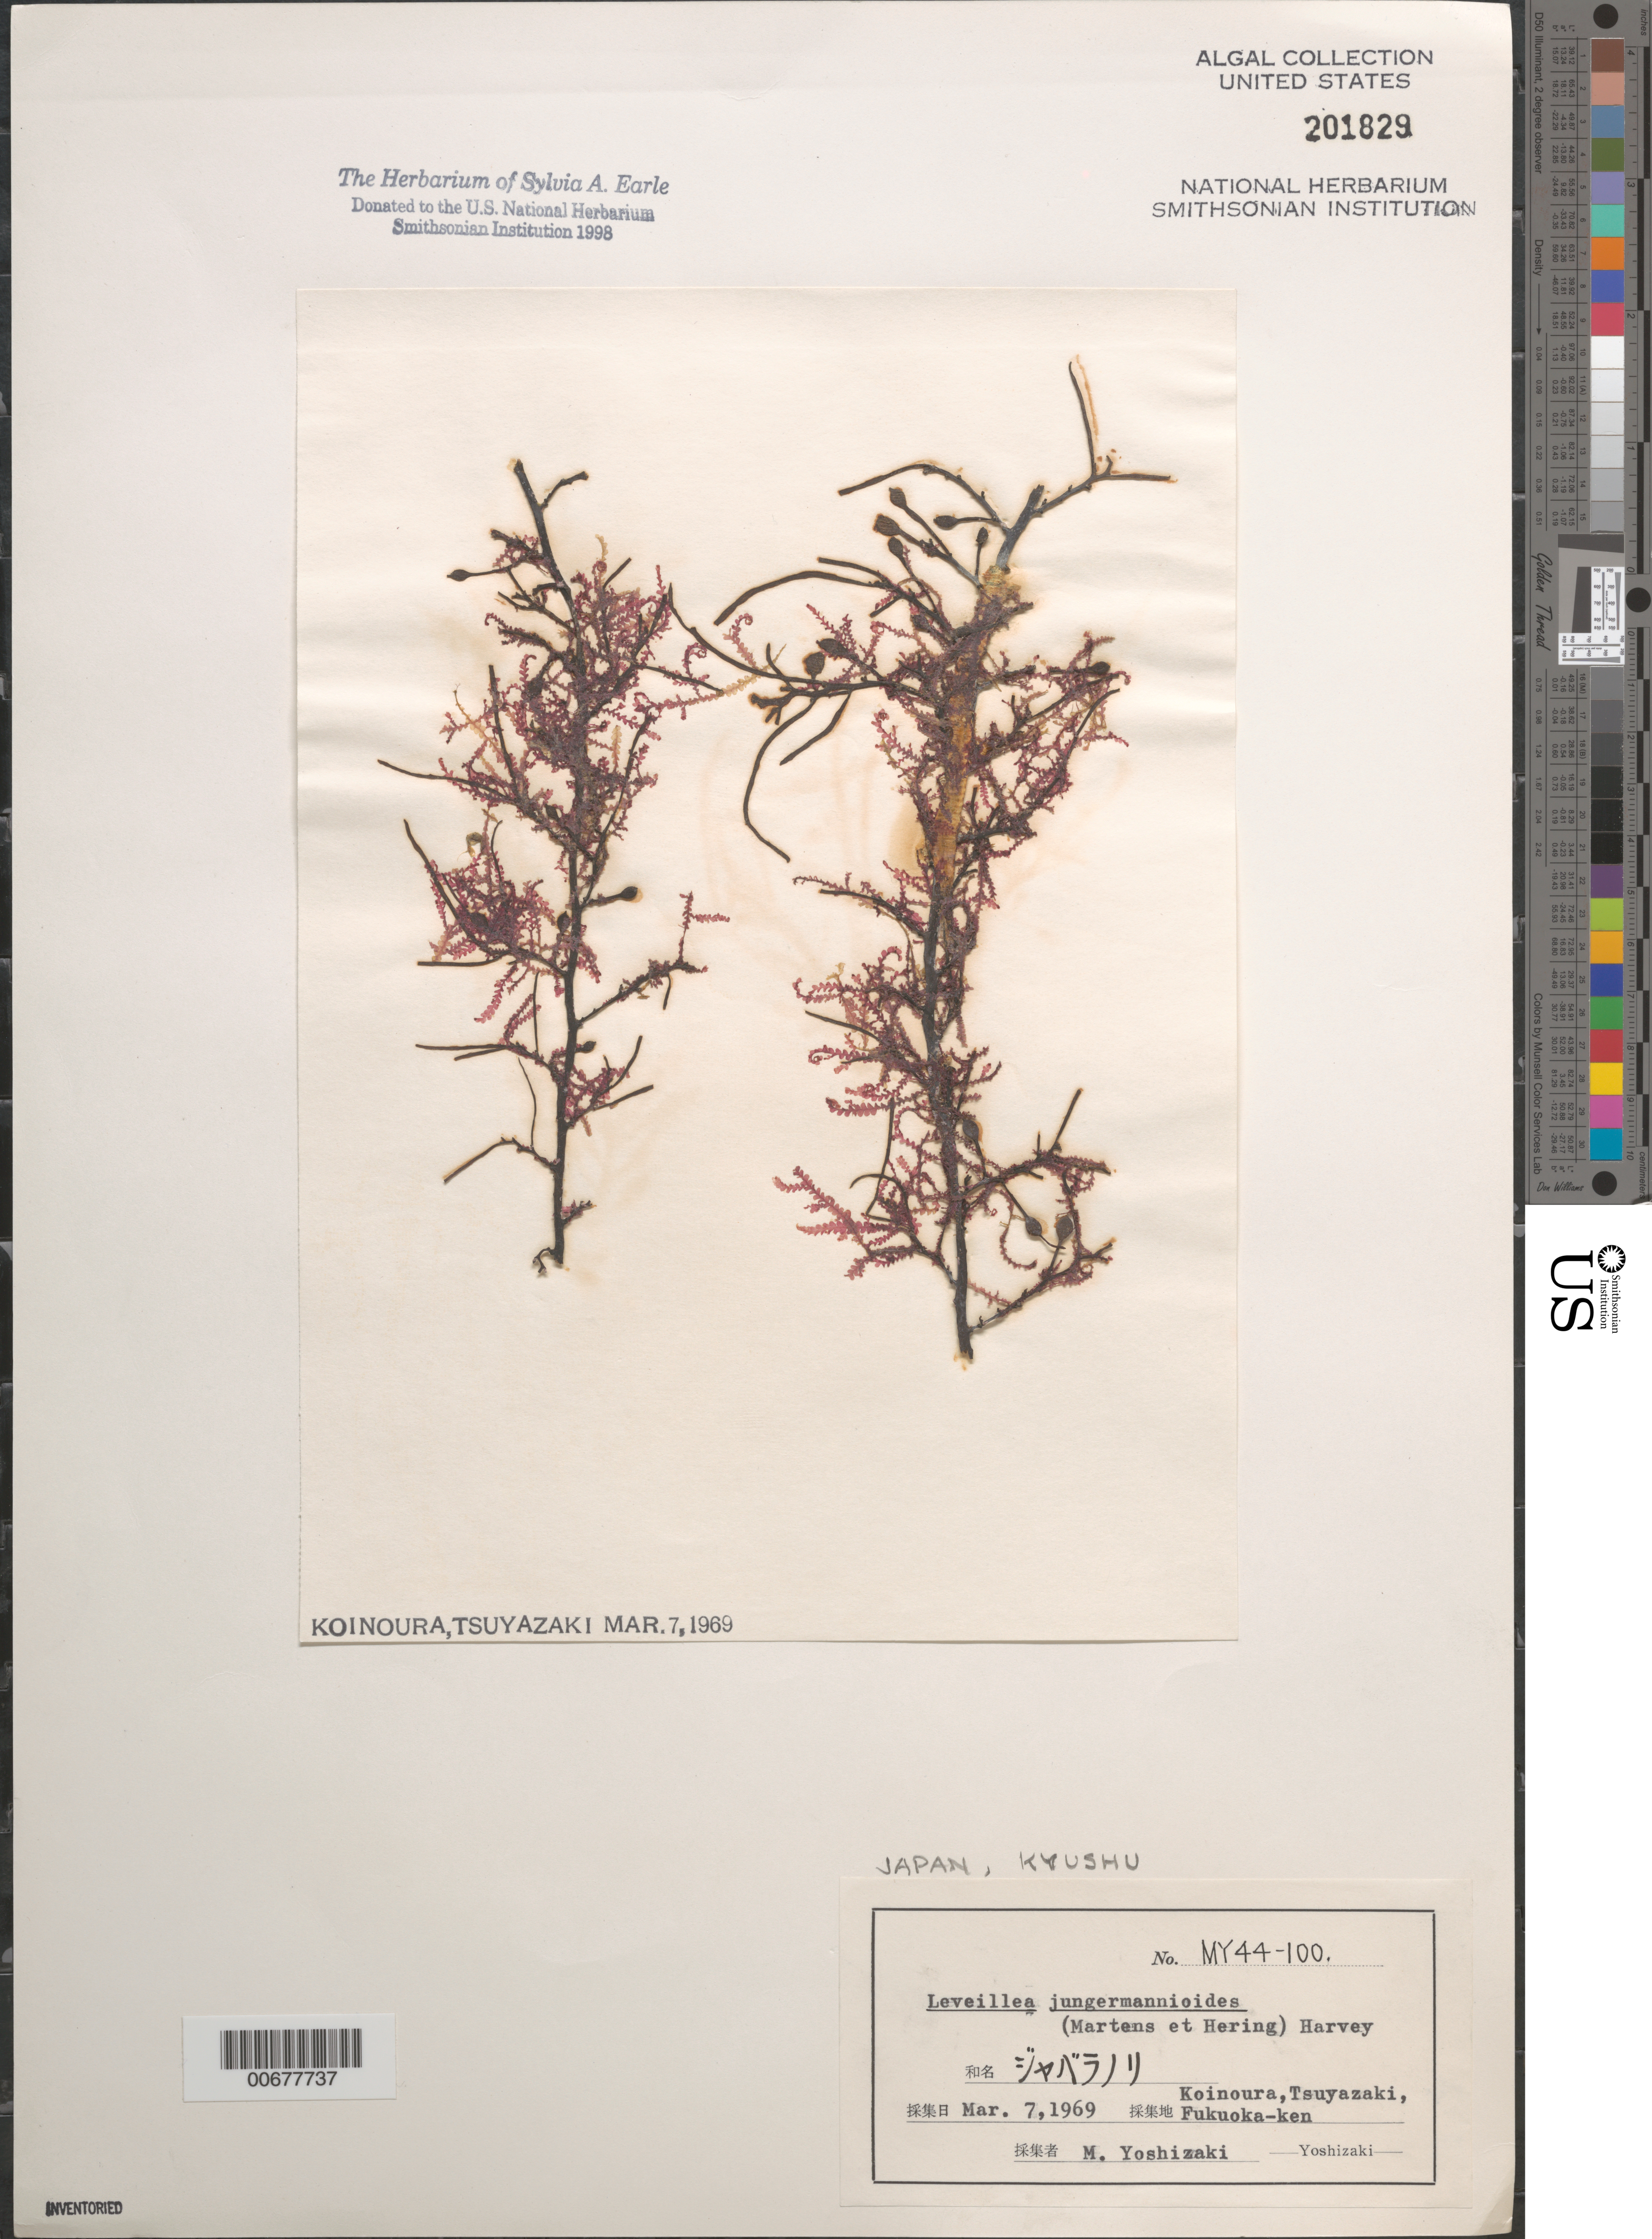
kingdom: Plantae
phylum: Rhodophyta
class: Florideophyceae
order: Ceramiales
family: Rhodomelaceae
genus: Leveillea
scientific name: Leveillea jungermannioides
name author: (Hering & G. Martens in G. Martens & Hering) Harv.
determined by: Yoshizaki, M.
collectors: M. Yoshizaki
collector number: MY 44-100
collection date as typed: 07 Mar 1969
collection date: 1969-03-07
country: Japan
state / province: Hukuoka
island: Kyushu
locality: Koinoura, Tsuyazaki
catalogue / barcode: US 201829